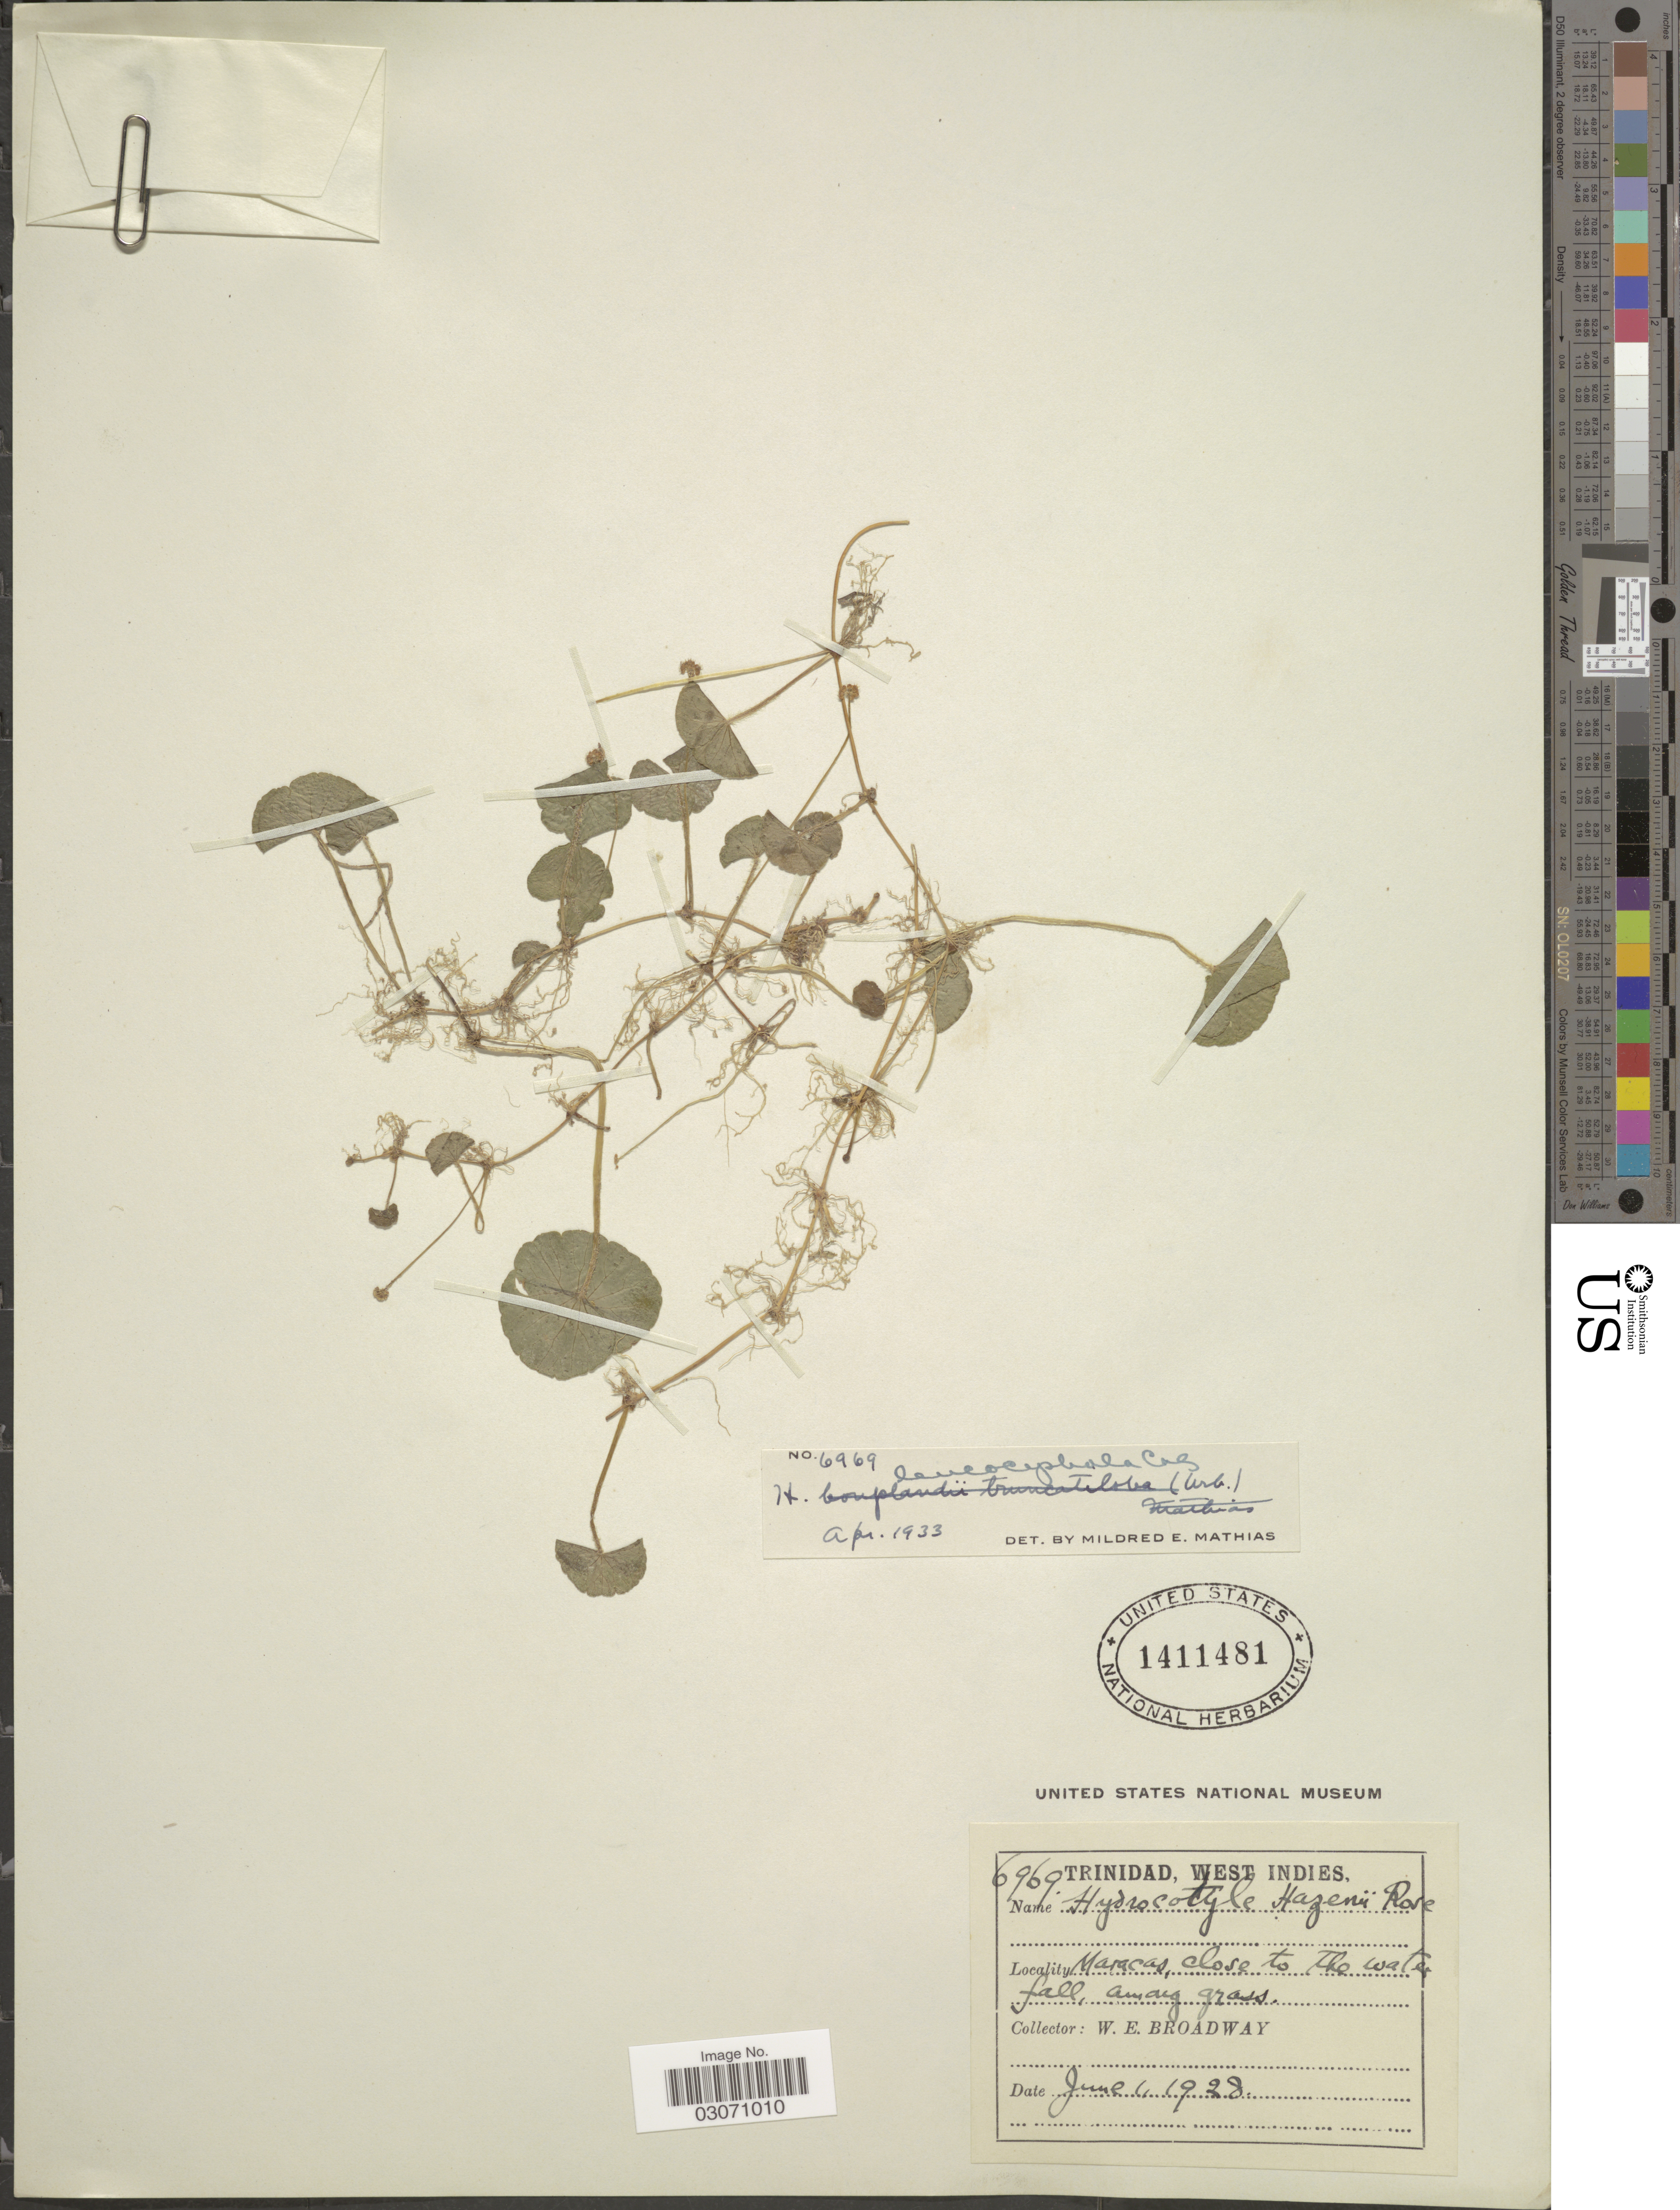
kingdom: Plantae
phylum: Tracheophyta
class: Magnoliopsida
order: Apiales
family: Araliaceae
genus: Hydrocotyle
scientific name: Hydrocotyle leucocephala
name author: Cham. & Schltdl.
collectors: W. E. Broadway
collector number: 6969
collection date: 1928-06-04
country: Trinidad and Tobago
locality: Trinidad, West Indies, Maracas, close to the waterfall among grass.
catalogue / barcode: US 1411481